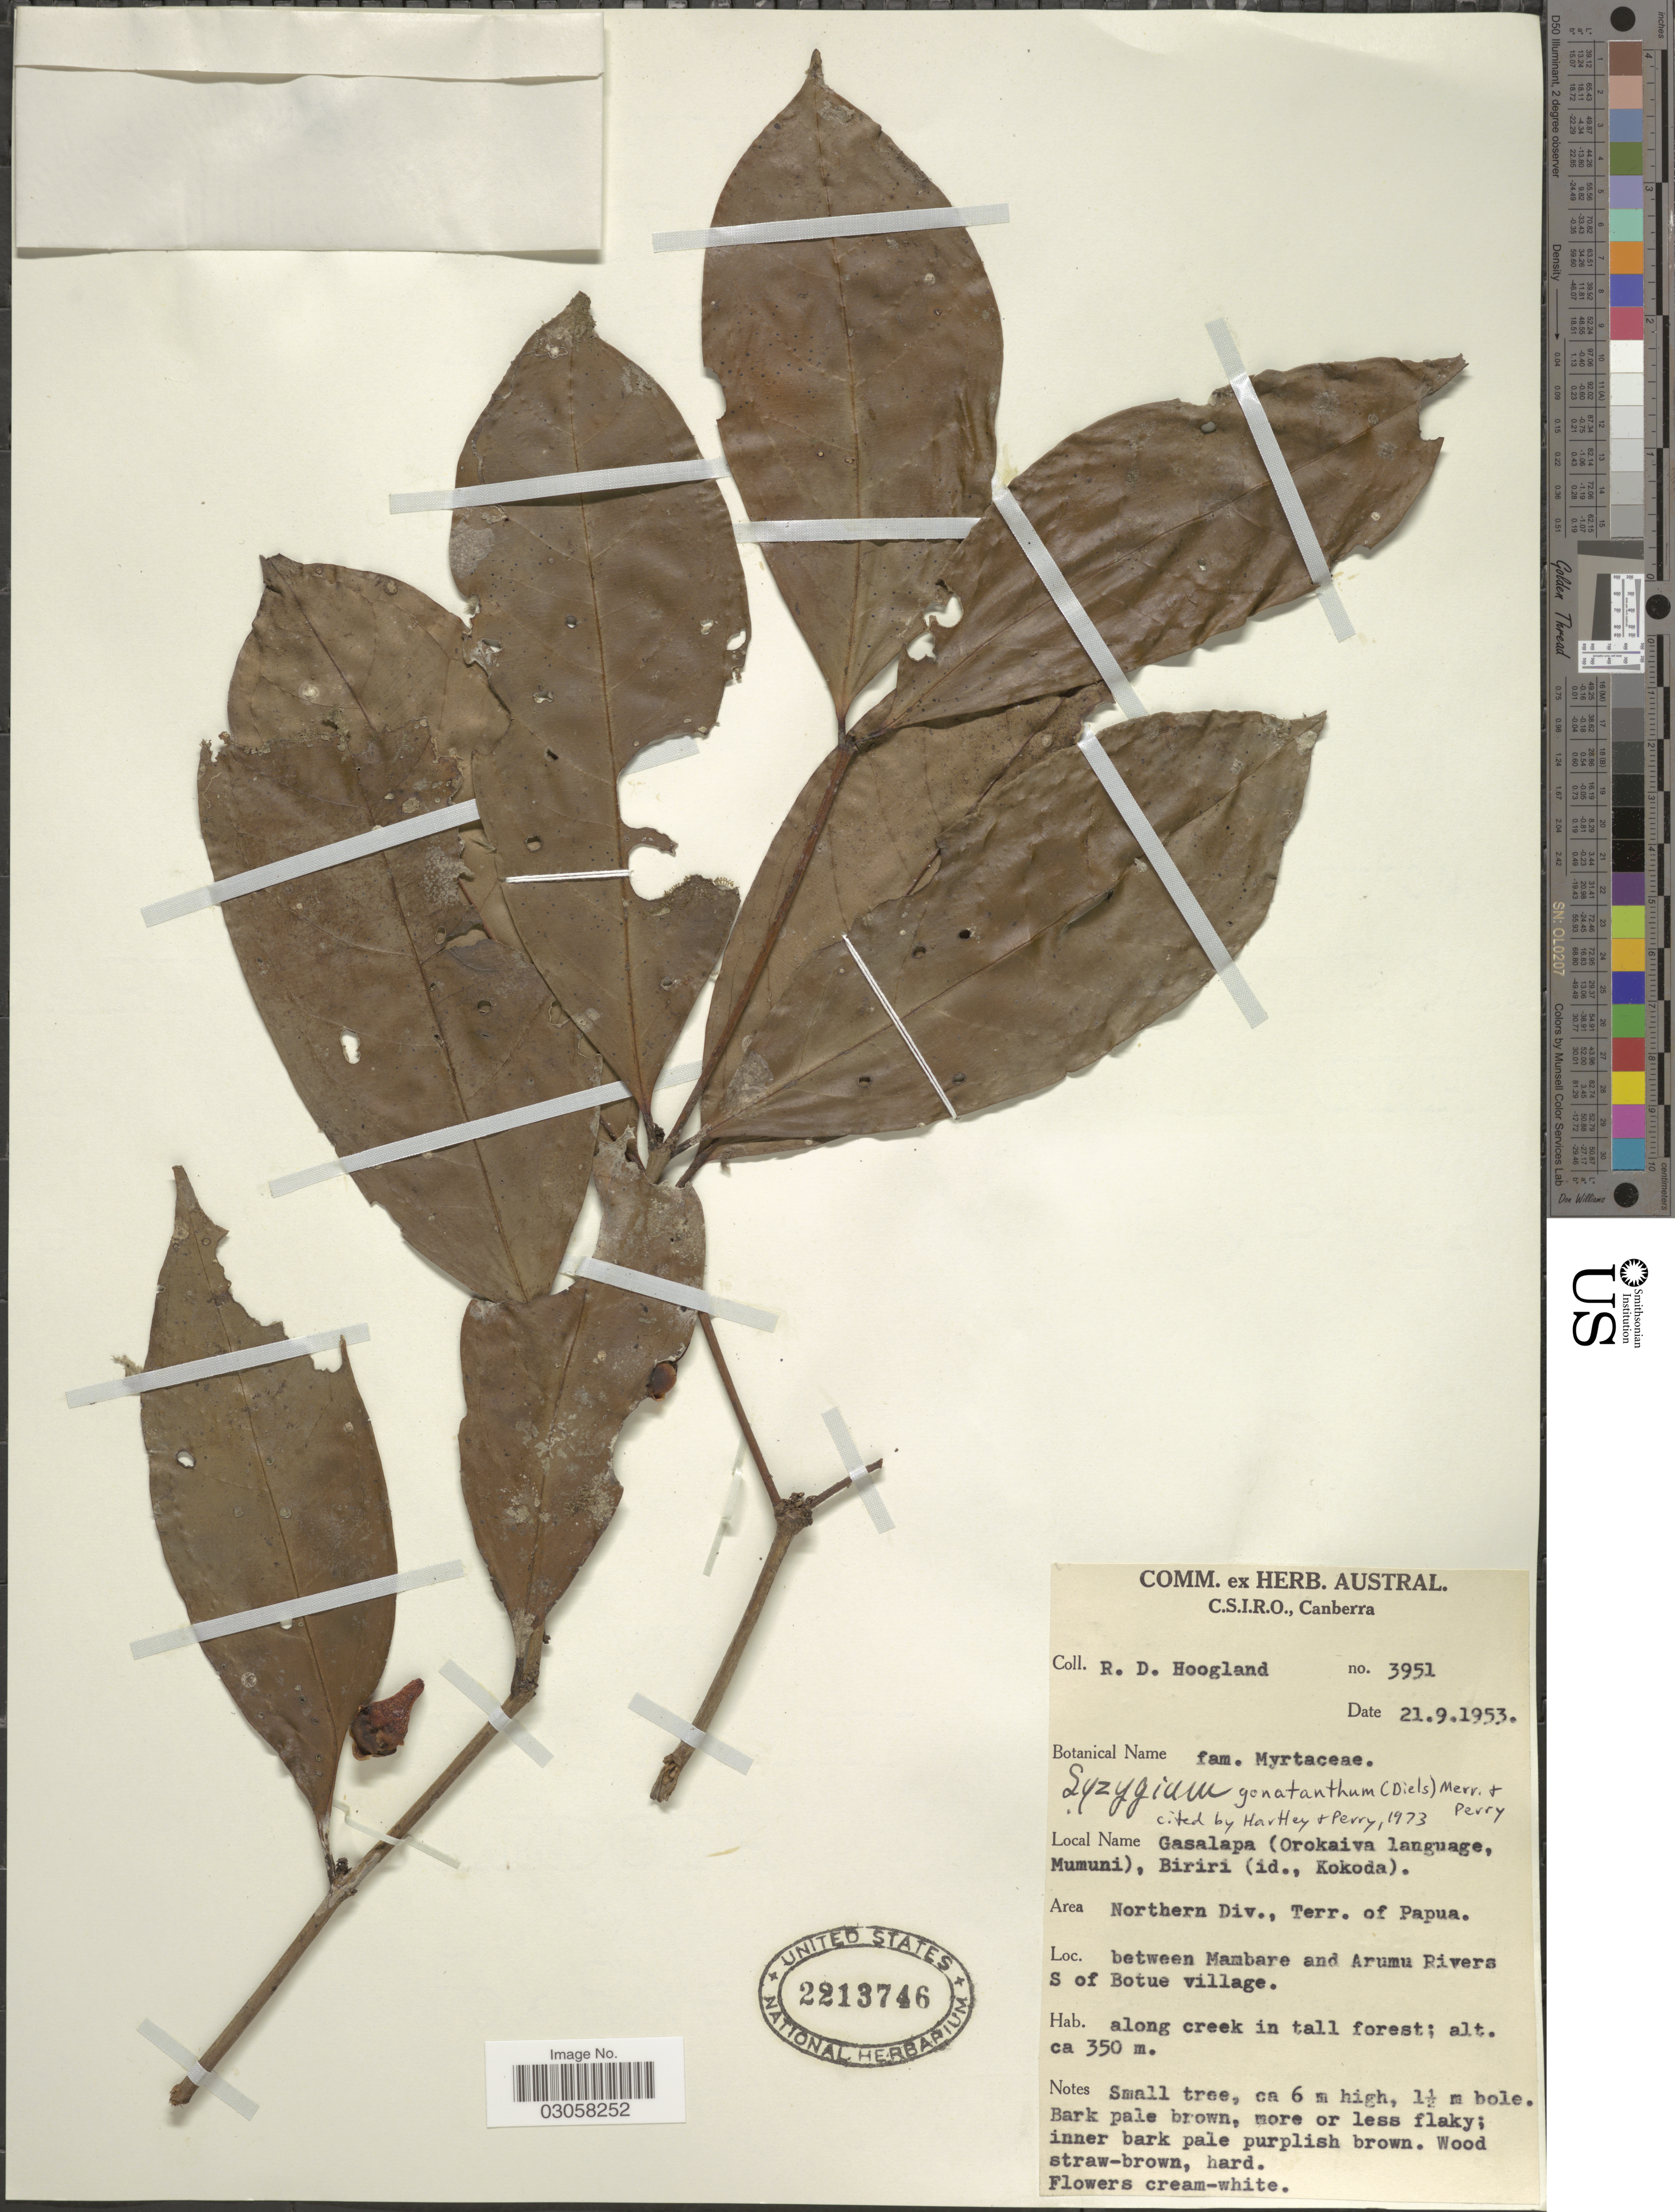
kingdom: Plantae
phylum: Tracheophyta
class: Magnoliopsida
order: Myrtales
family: Myrtaceae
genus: Syzygium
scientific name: Syzygium gonatanthum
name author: (Diels) Merr. & L.M. Perry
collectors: R. D. Hoogland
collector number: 3951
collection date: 1953-09-21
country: Papua New Guinea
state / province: Northern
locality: Area Northern Div., Terr. of Papua. Between Mambare and Arumu Rivers S of Botue village.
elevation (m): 350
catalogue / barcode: US 2213746